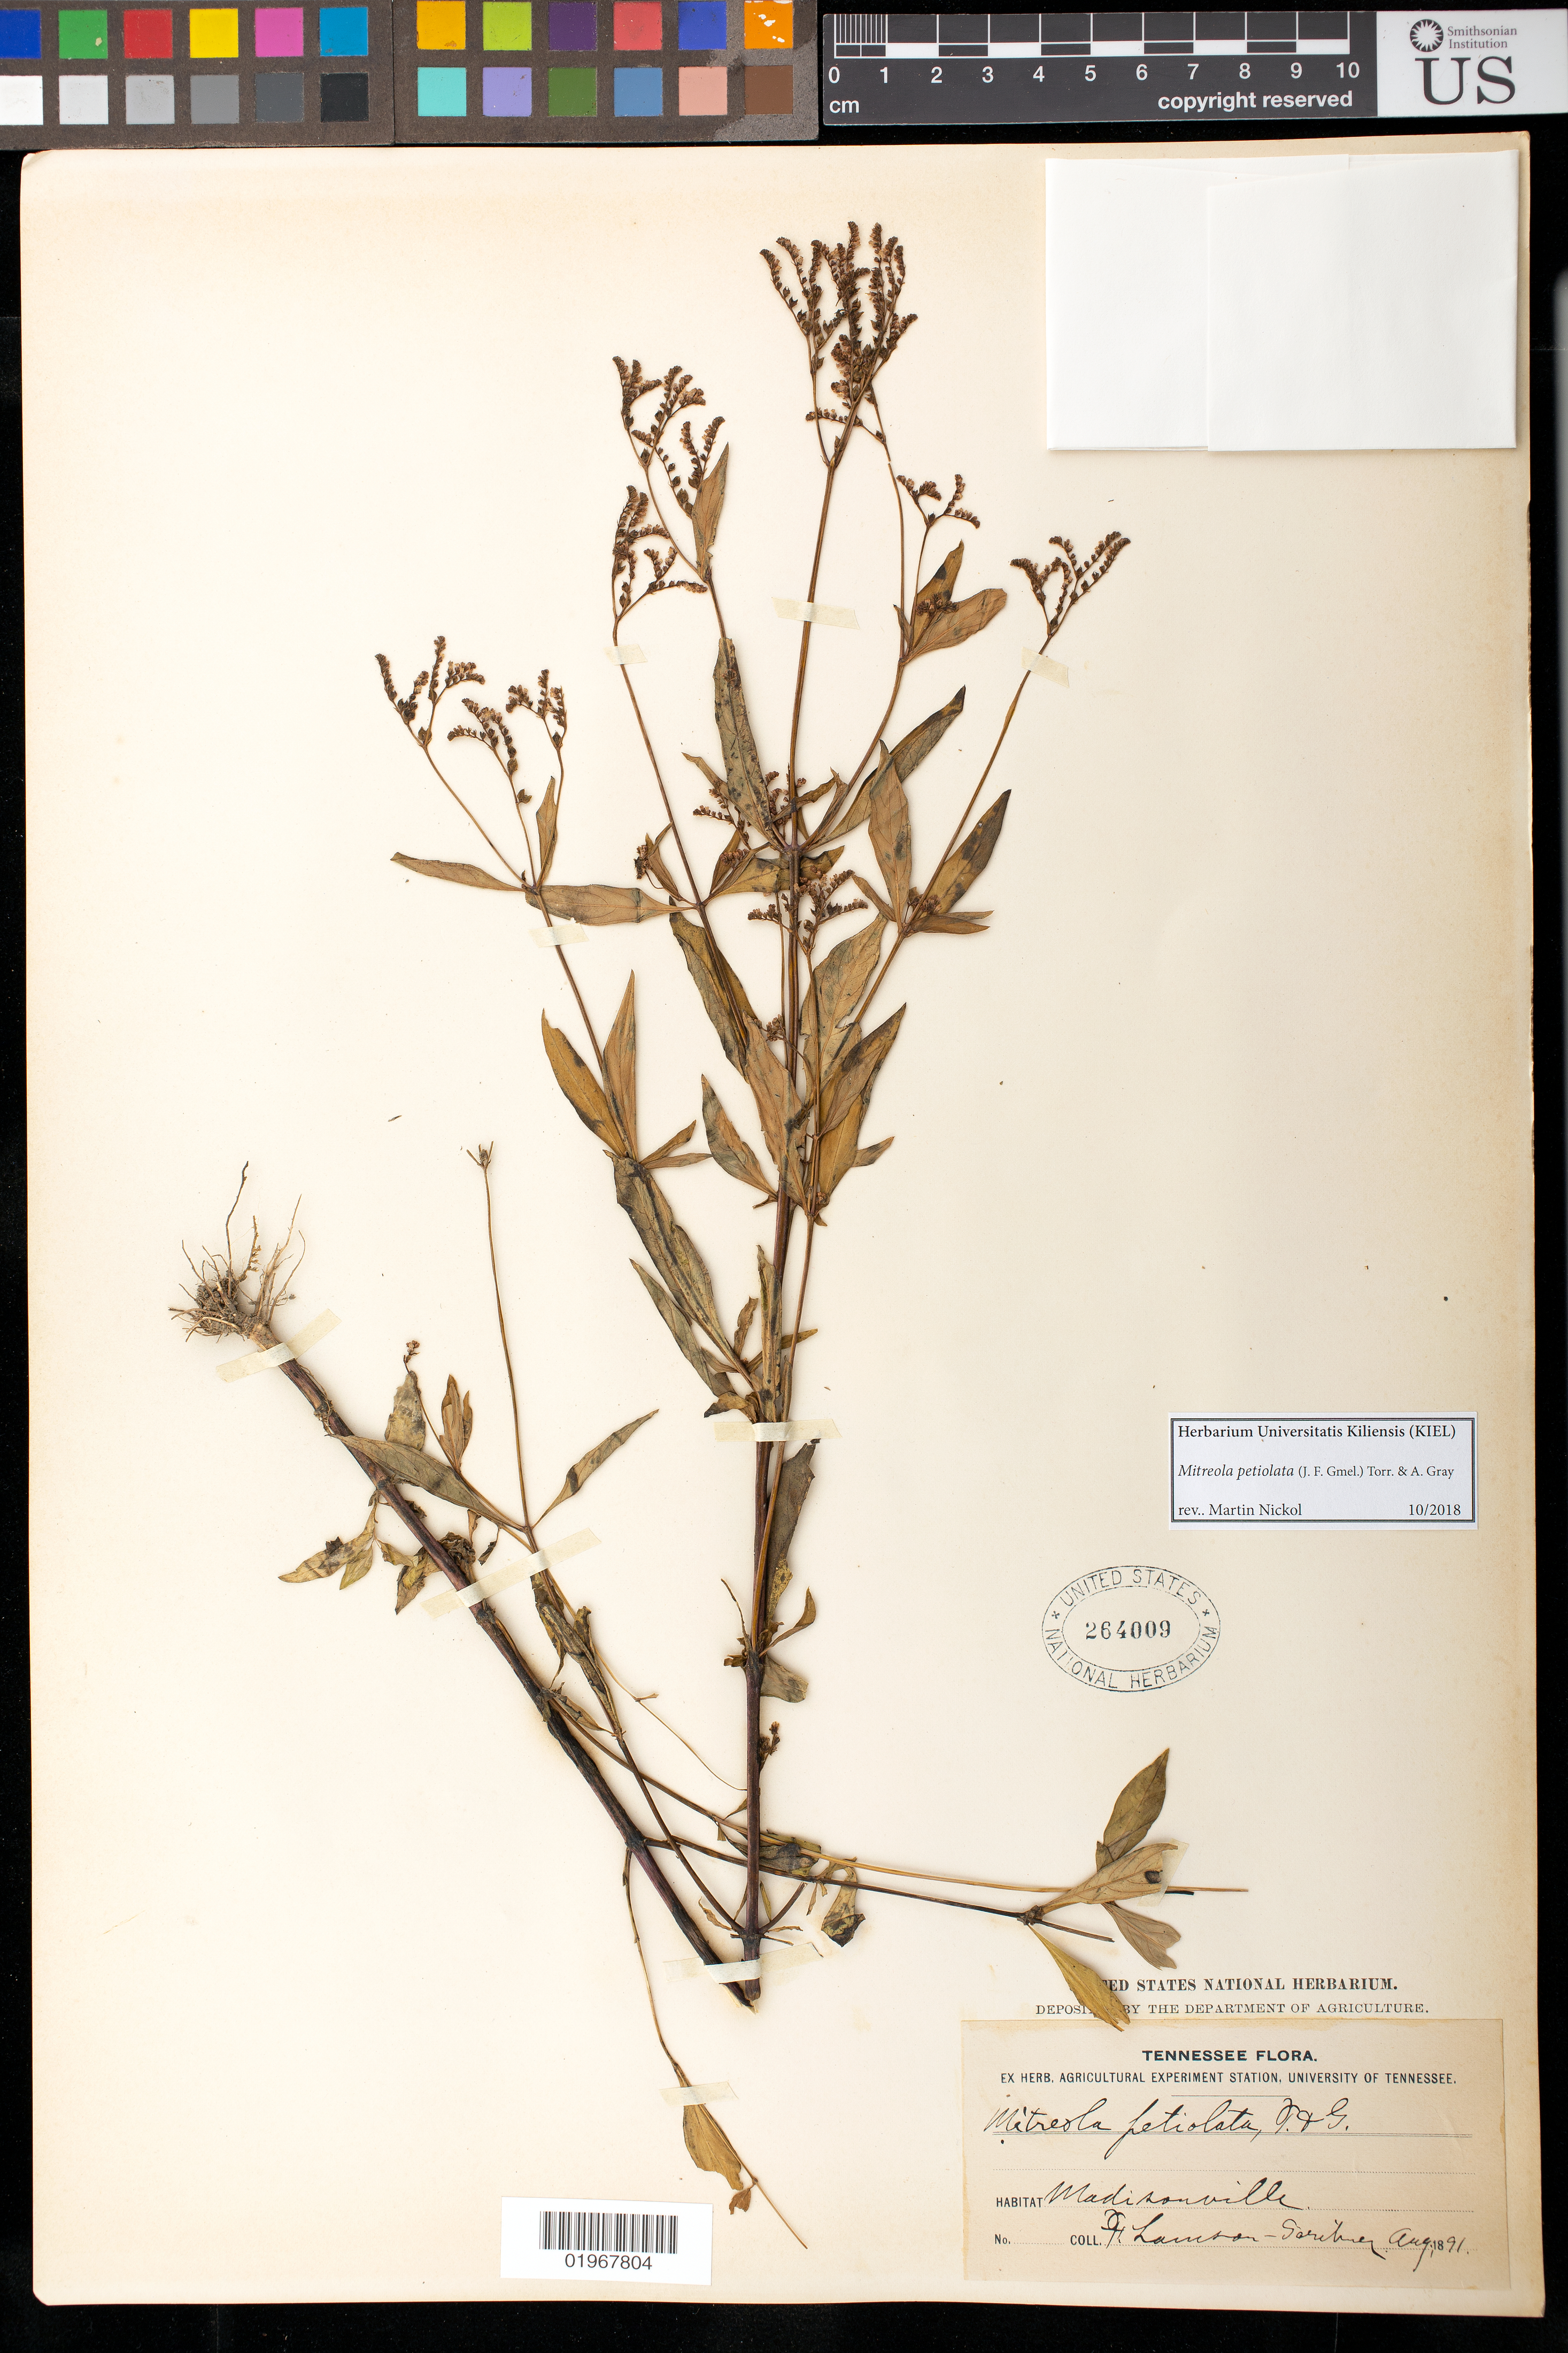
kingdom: Plantae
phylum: Tracheophyta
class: Magnoliopsida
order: Gentianales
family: Loganiaceae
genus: Mitreola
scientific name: Mitreola petiolata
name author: (J.F. Gmel.) Torr. & A. Gray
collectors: F. L. Scribner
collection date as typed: Aug 1891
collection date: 1891-08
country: United States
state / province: Tennessee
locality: Madisonville.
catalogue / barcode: US 264009